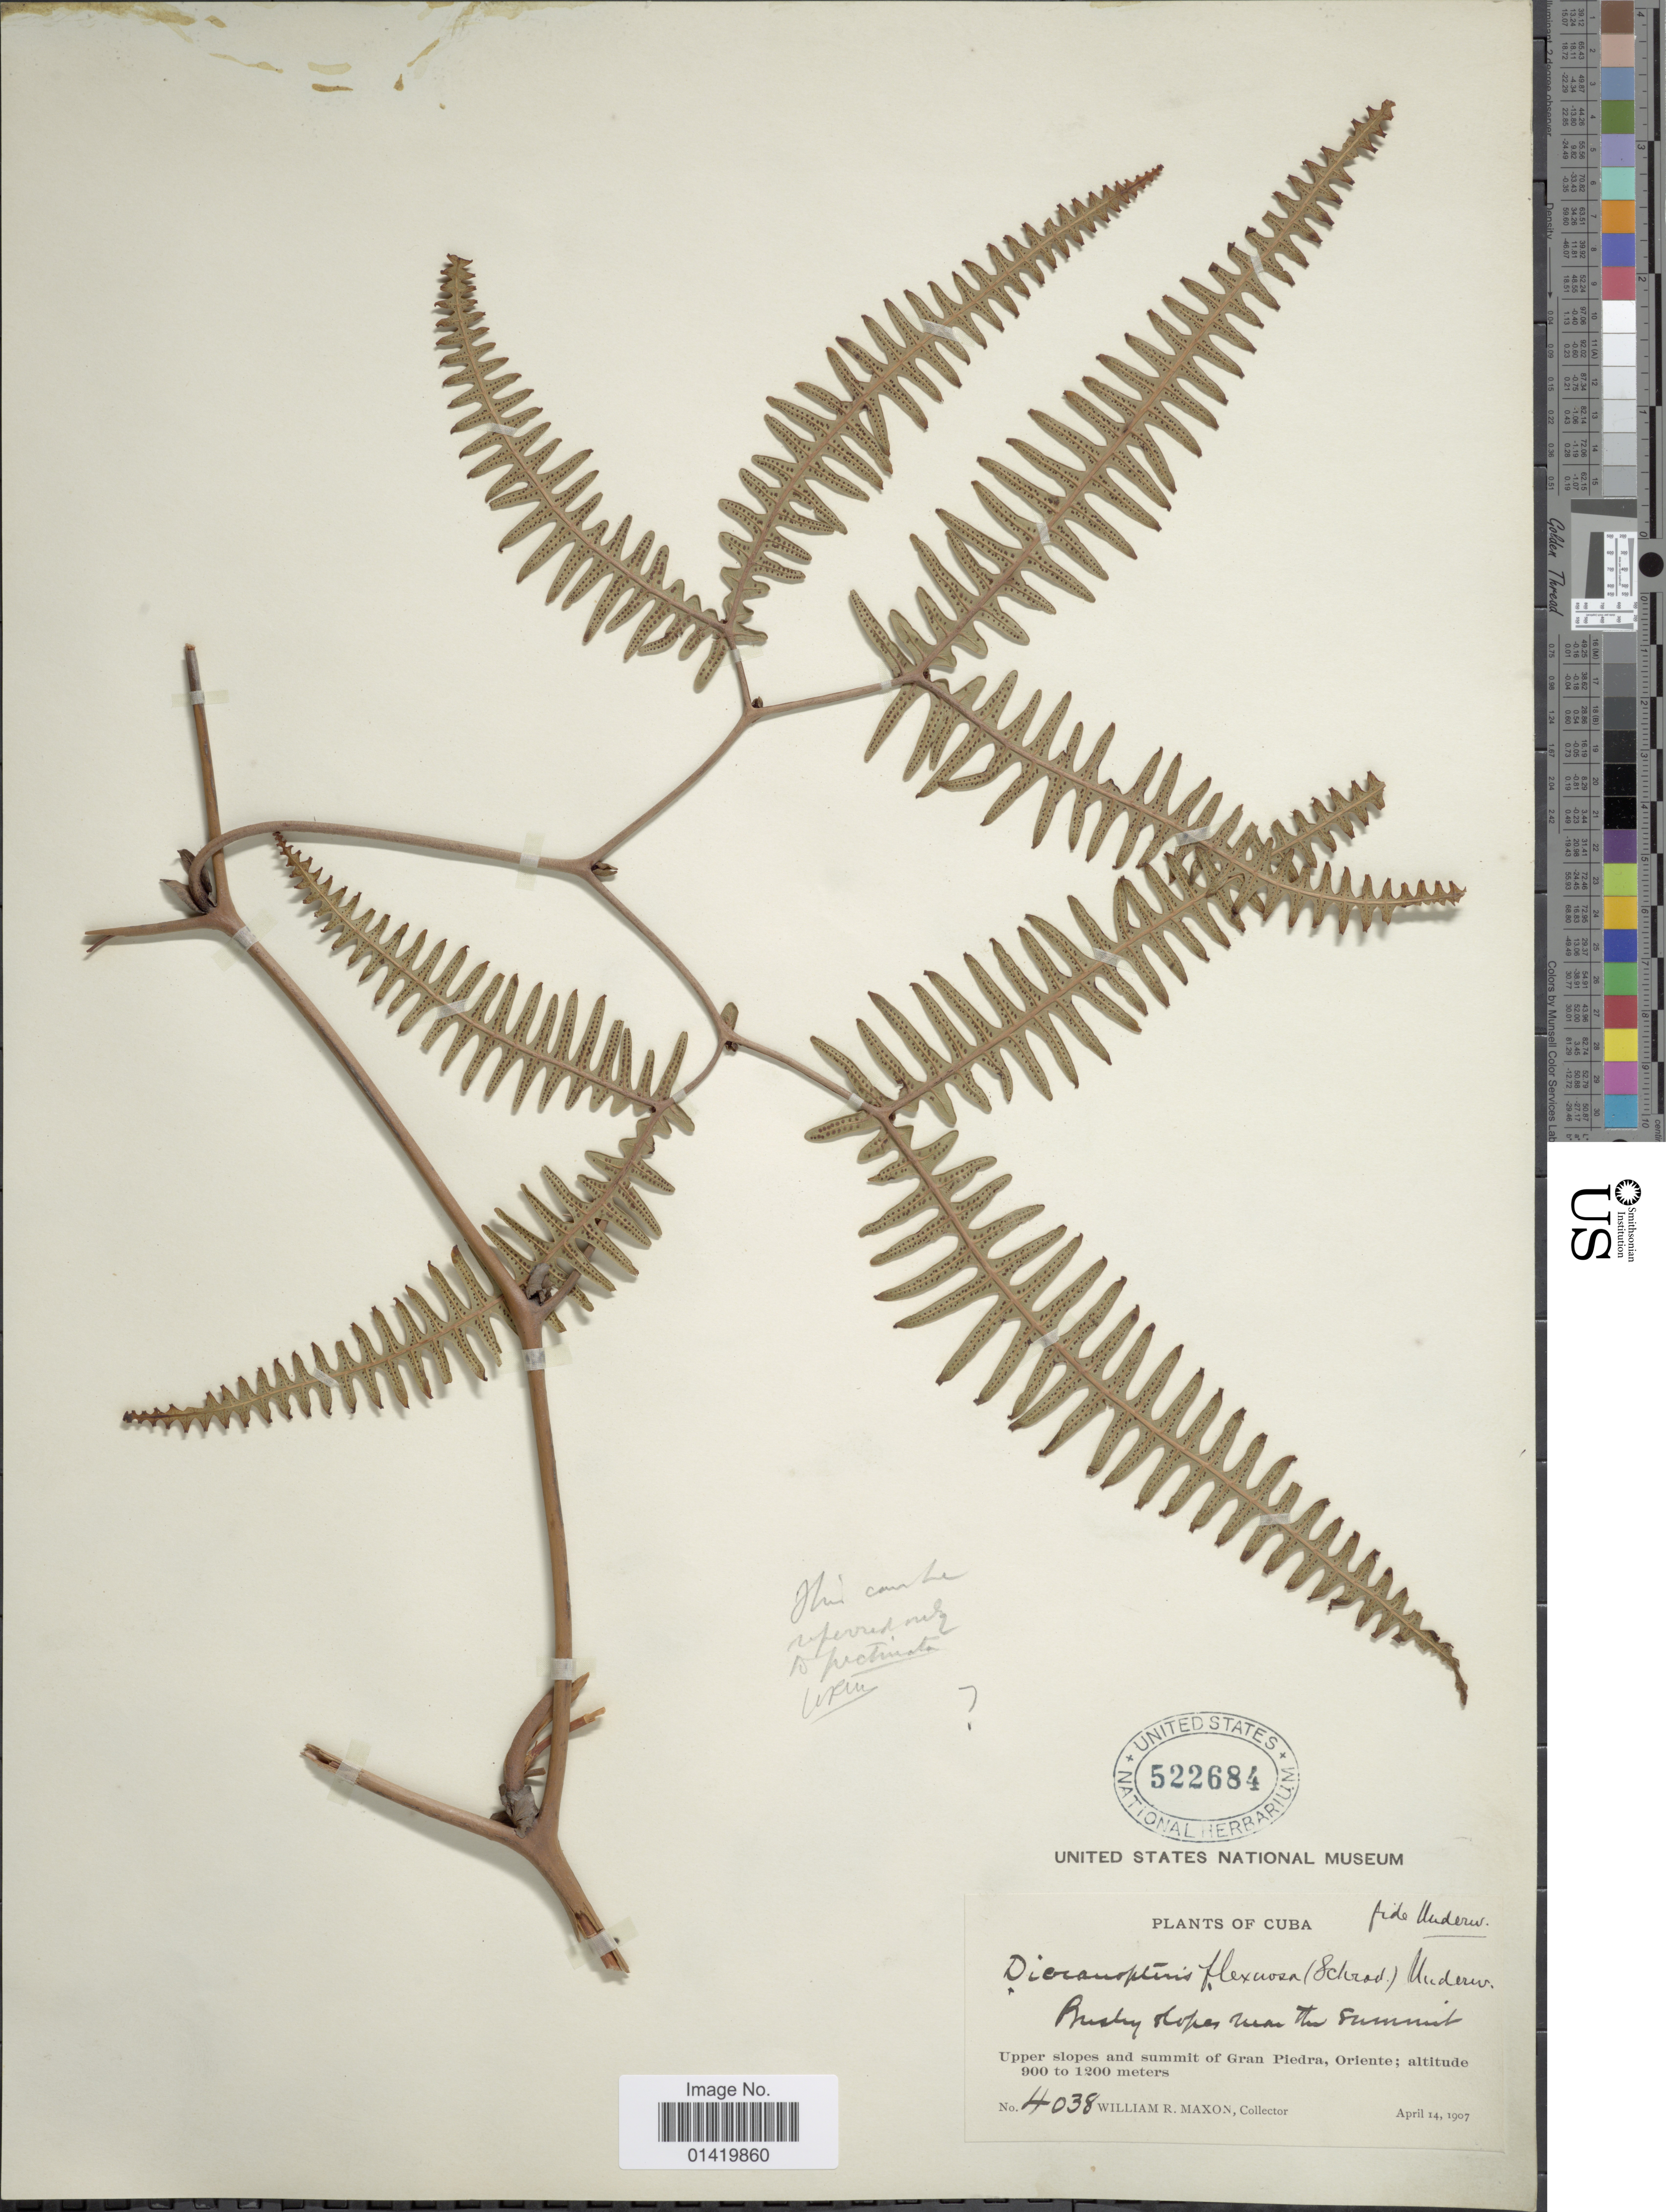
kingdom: Plantae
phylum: Tracheophyta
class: Polypodiopsida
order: Gleicheniales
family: Gleicheniaceae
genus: Gleichenella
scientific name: Gleichenella pectinata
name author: (Willd.) Ching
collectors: W. R. Maxon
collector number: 4038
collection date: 1907-04-14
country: Cuba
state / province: Oriente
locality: Upper slopes and summit of Gran Piedra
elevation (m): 900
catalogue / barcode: US 522684